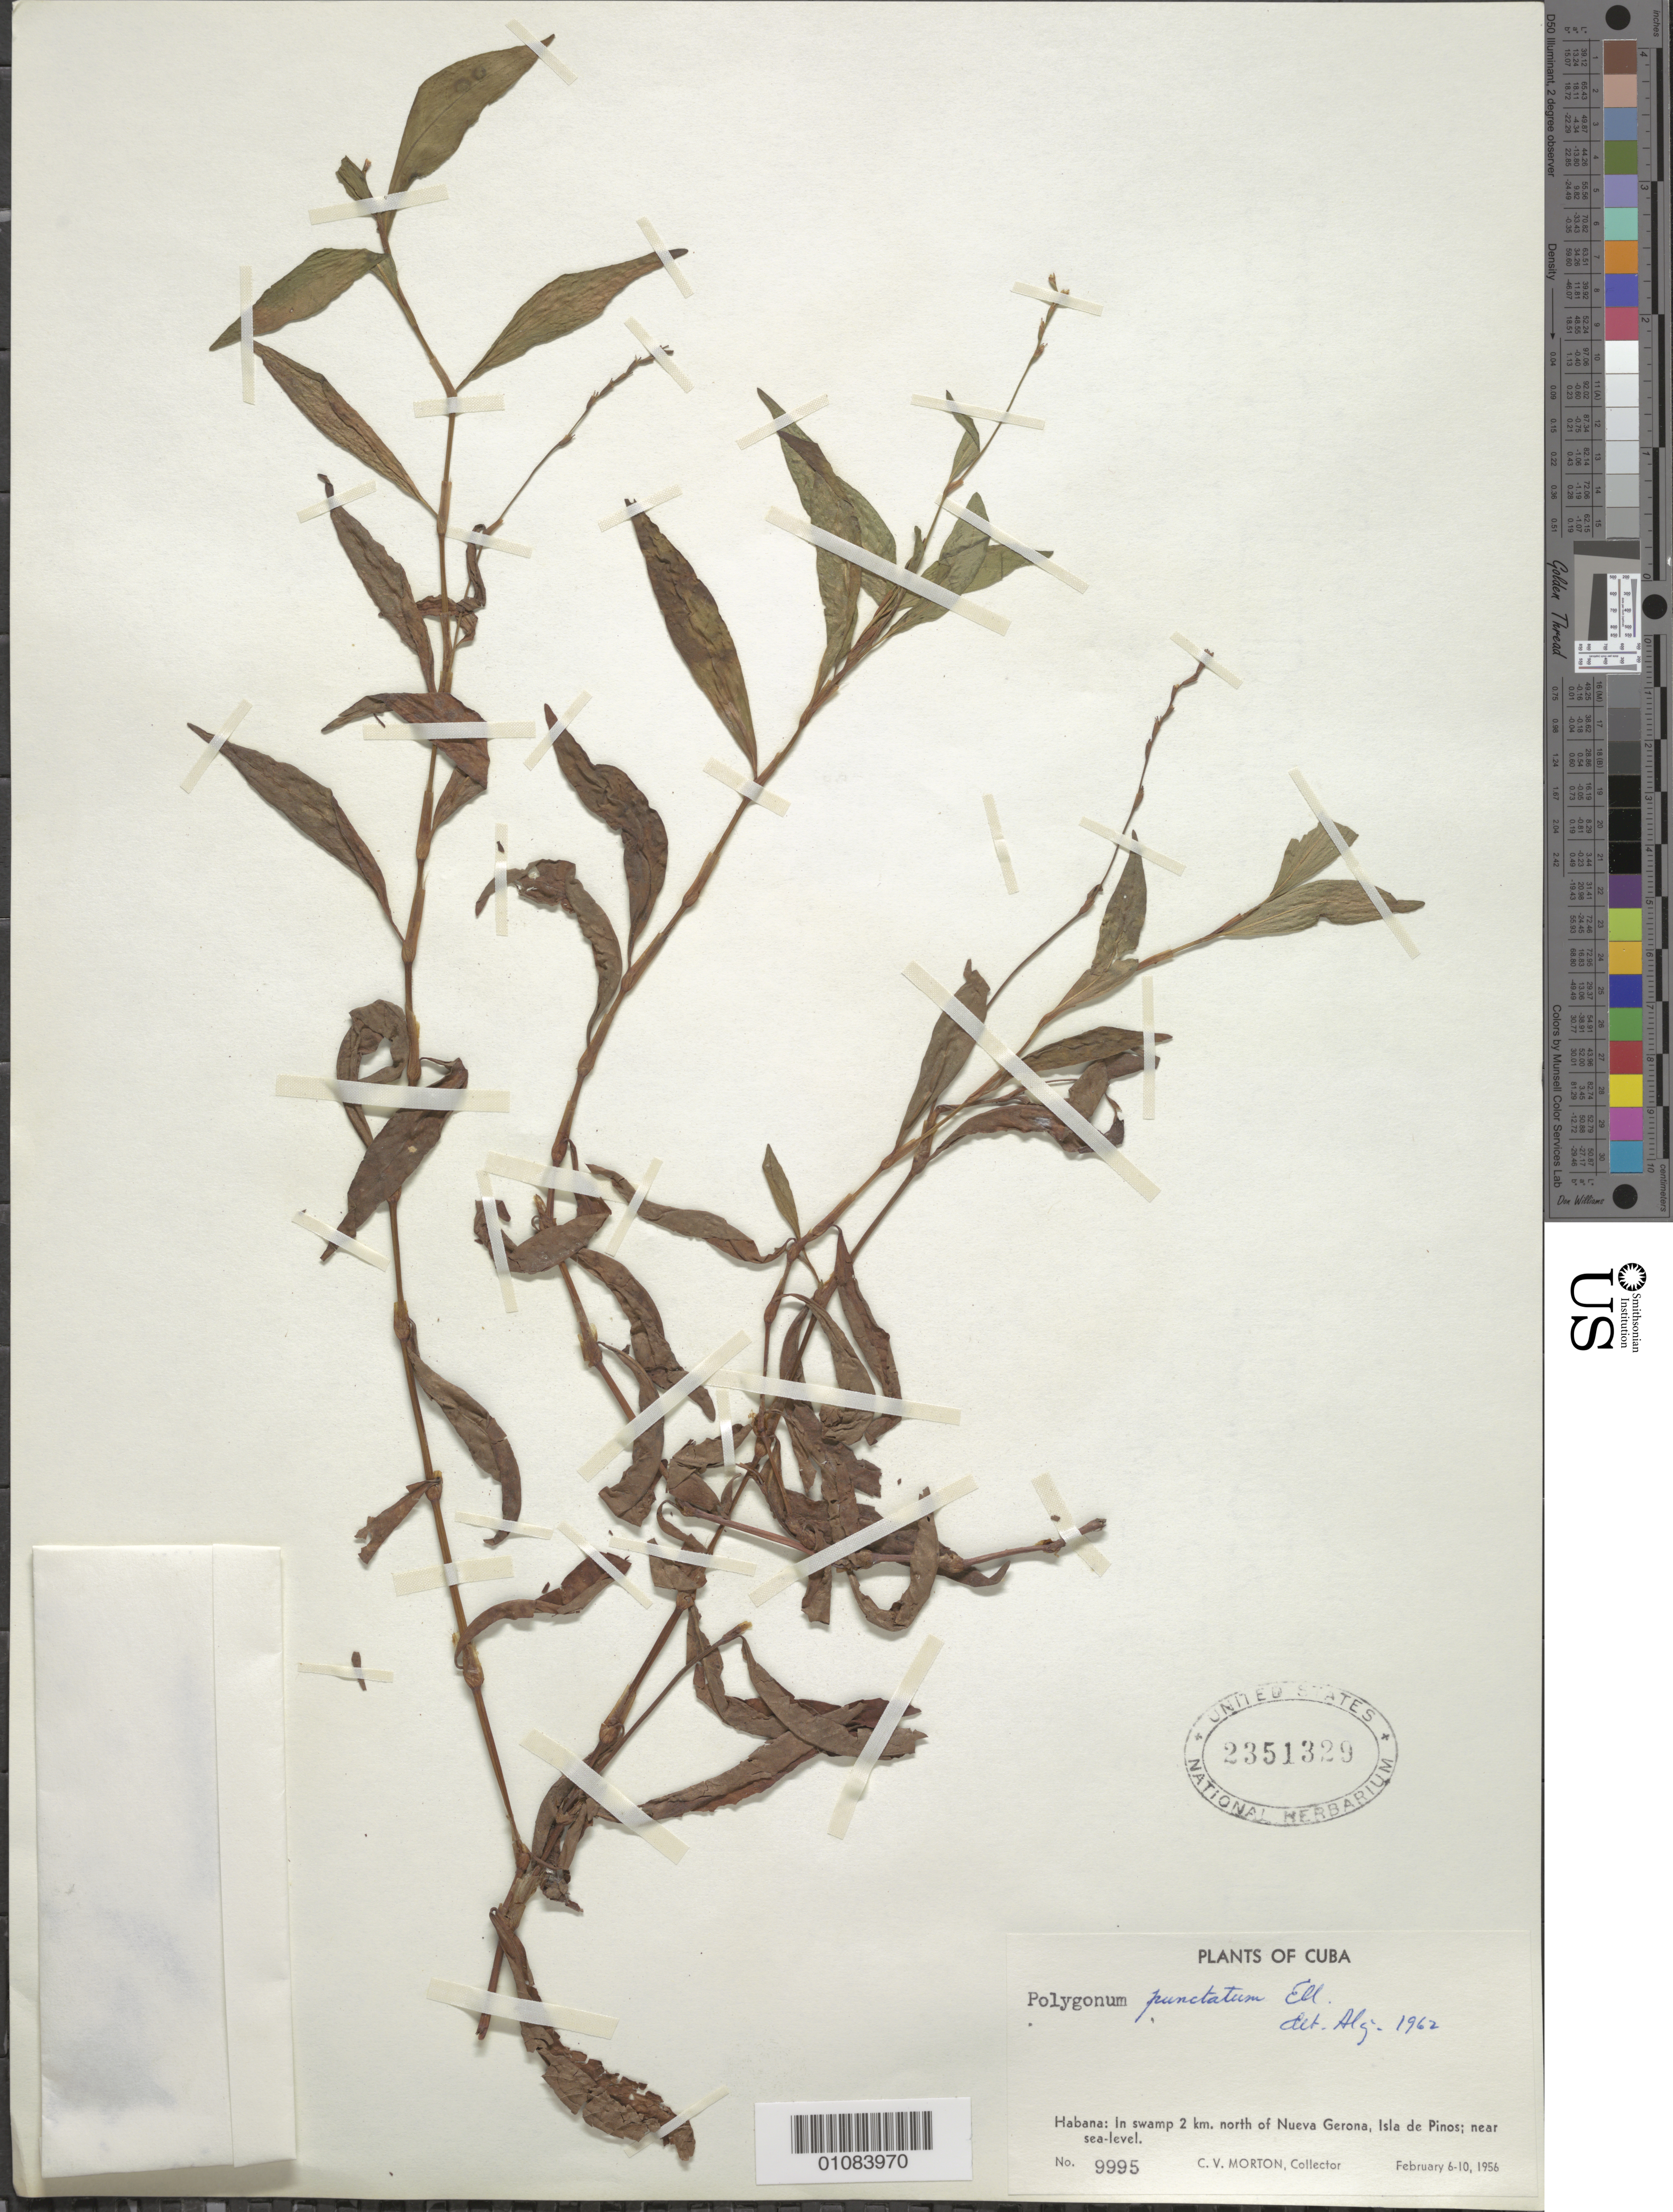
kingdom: Plantae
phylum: Tracheophyta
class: Magnoliopsida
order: Caryophyllales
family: Polygonaceae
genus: Polygonum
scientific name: Polygonum punctatum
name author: Elliott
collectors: C. V. Morton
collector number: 9995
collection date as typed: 06 Feb 1956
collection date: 1956-02-06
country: Cuba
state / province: Isla de La Juventud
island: Isla de la Juventud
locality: Isle of Pines, 2km N of Nueva Gerona, Isla de Pinos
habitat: swamp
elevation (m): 0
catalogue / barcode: US 2351329